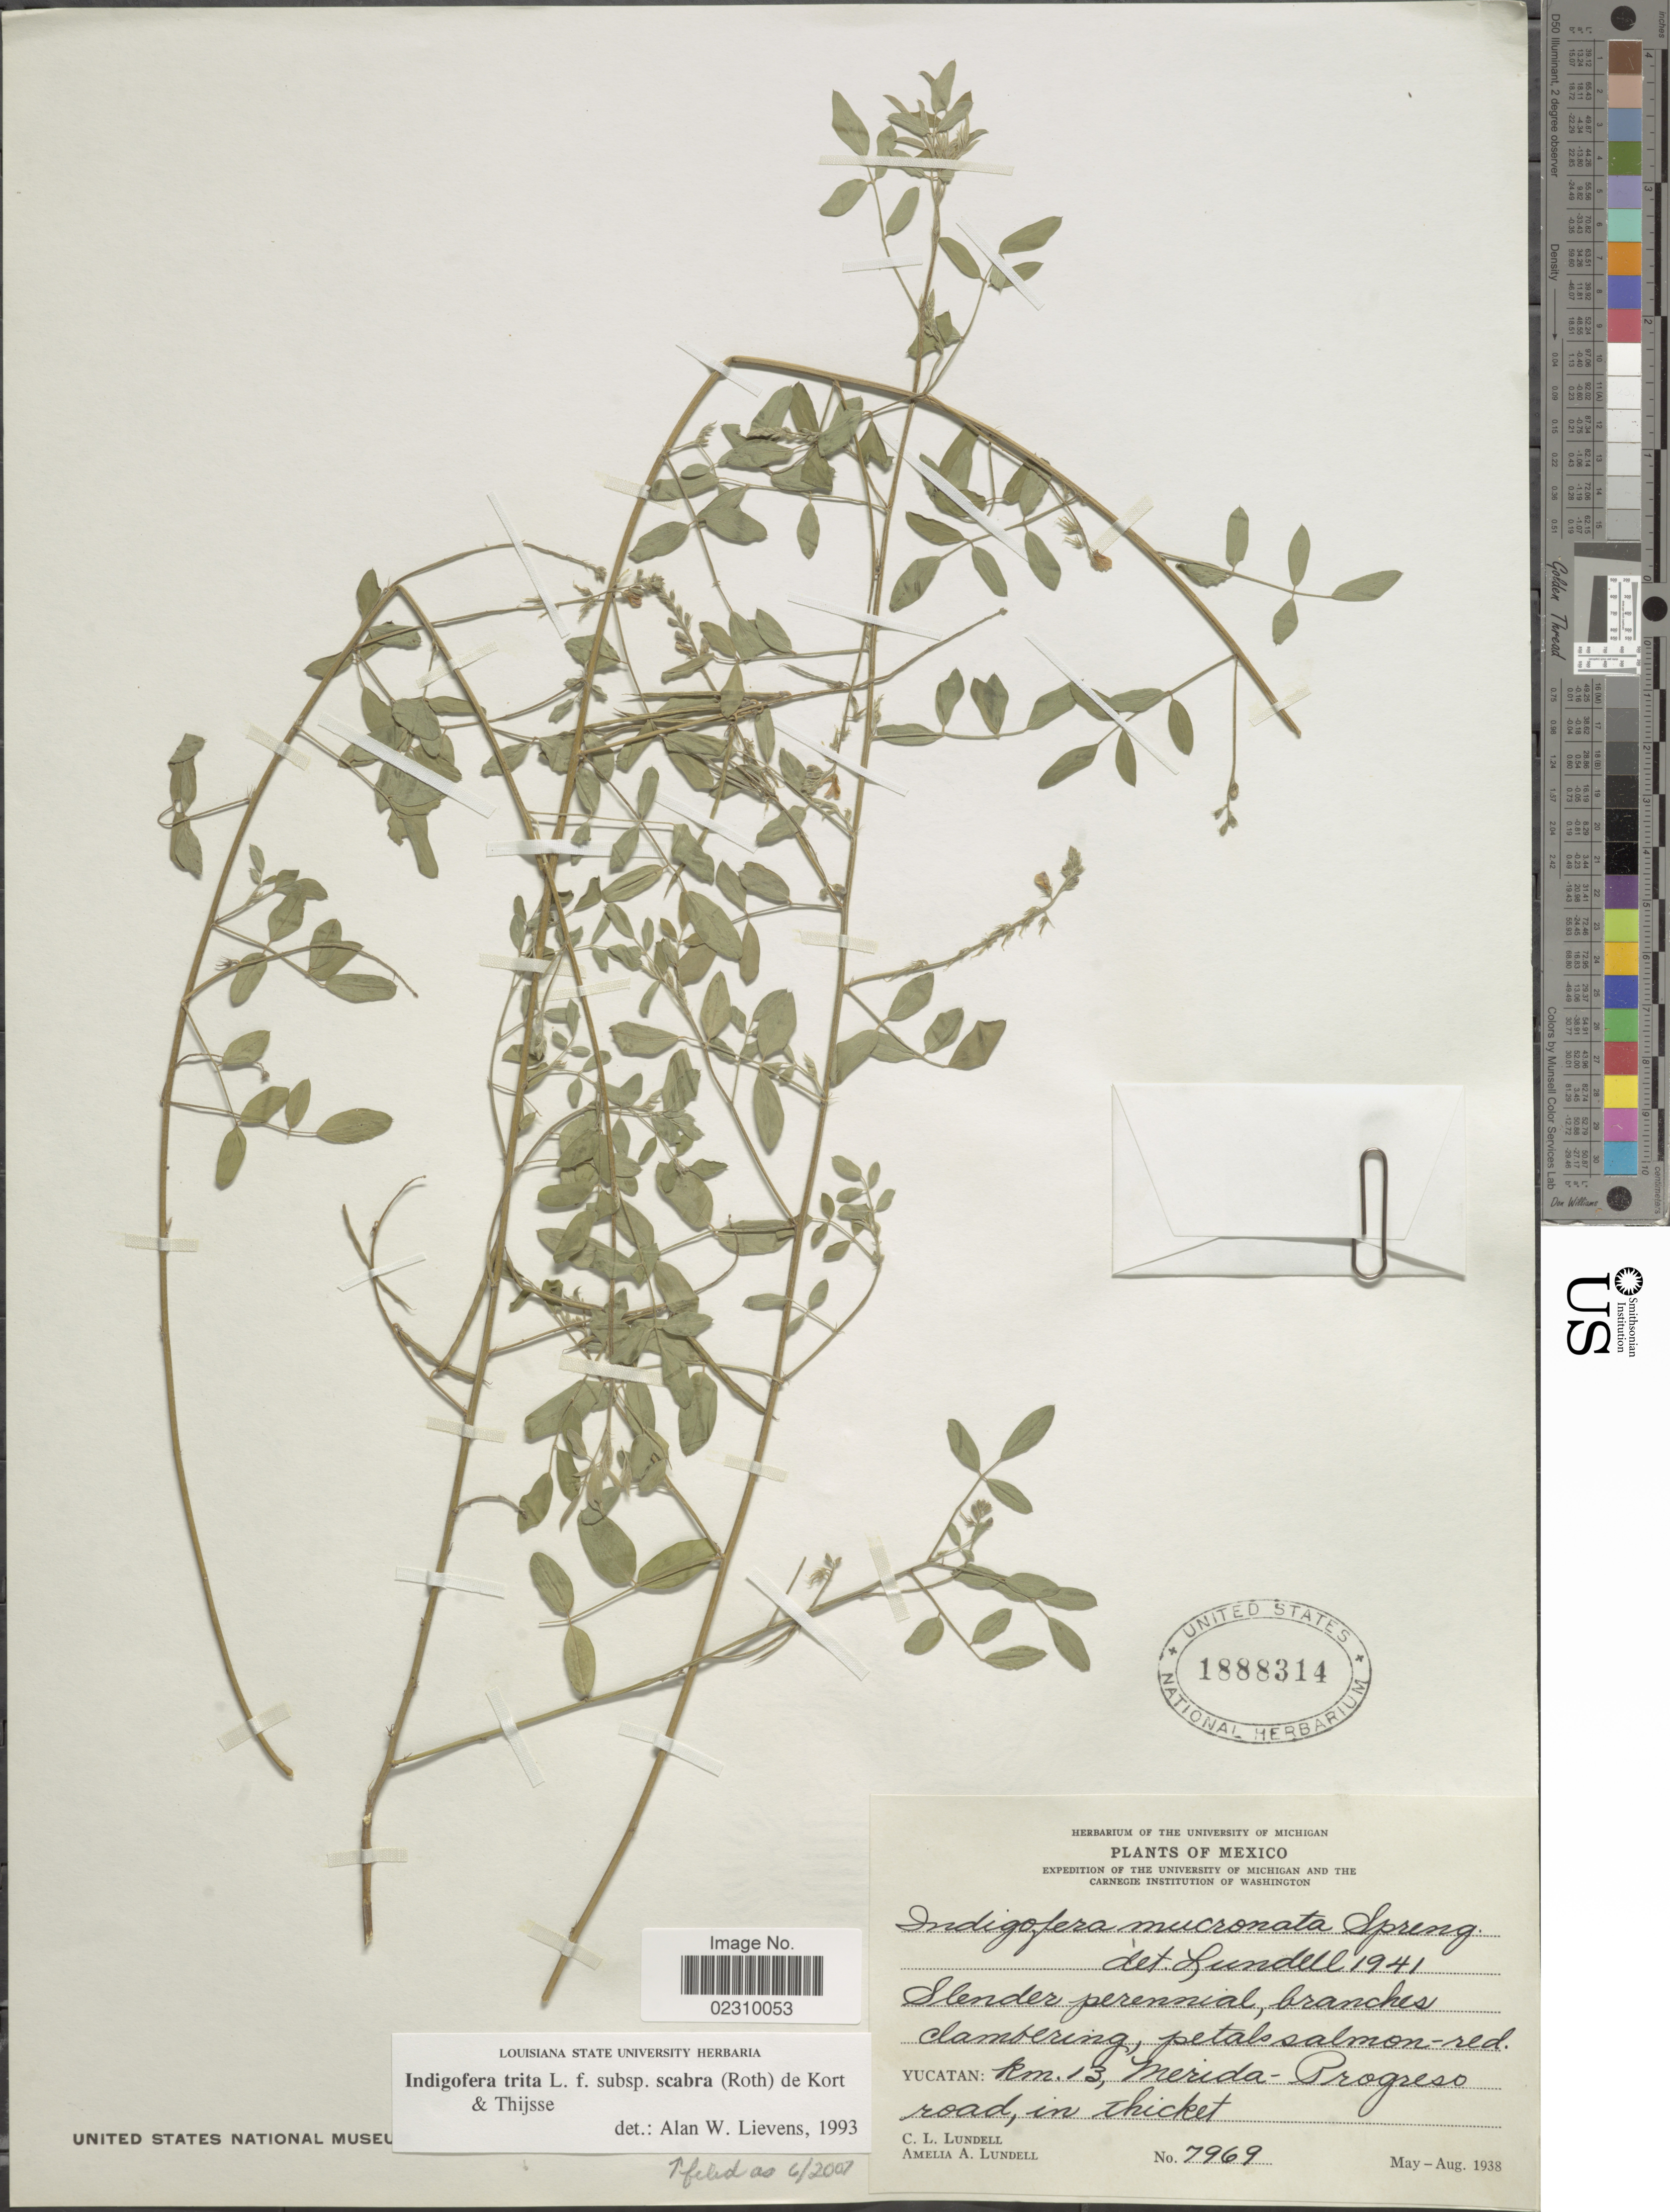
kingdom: Plantae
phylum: Tracheophyta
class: Magnoliopsida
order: Fabales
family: Fabaceae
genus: Indigofera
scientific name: Indigofera trita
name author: L. f.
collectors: C. L. Lundell & A. A. Lundell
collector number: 7969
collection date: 1938-05/1938-08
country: Mexico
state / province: Yucatán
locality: Km 13 Merida-Progreso road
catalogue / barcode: US 1888314